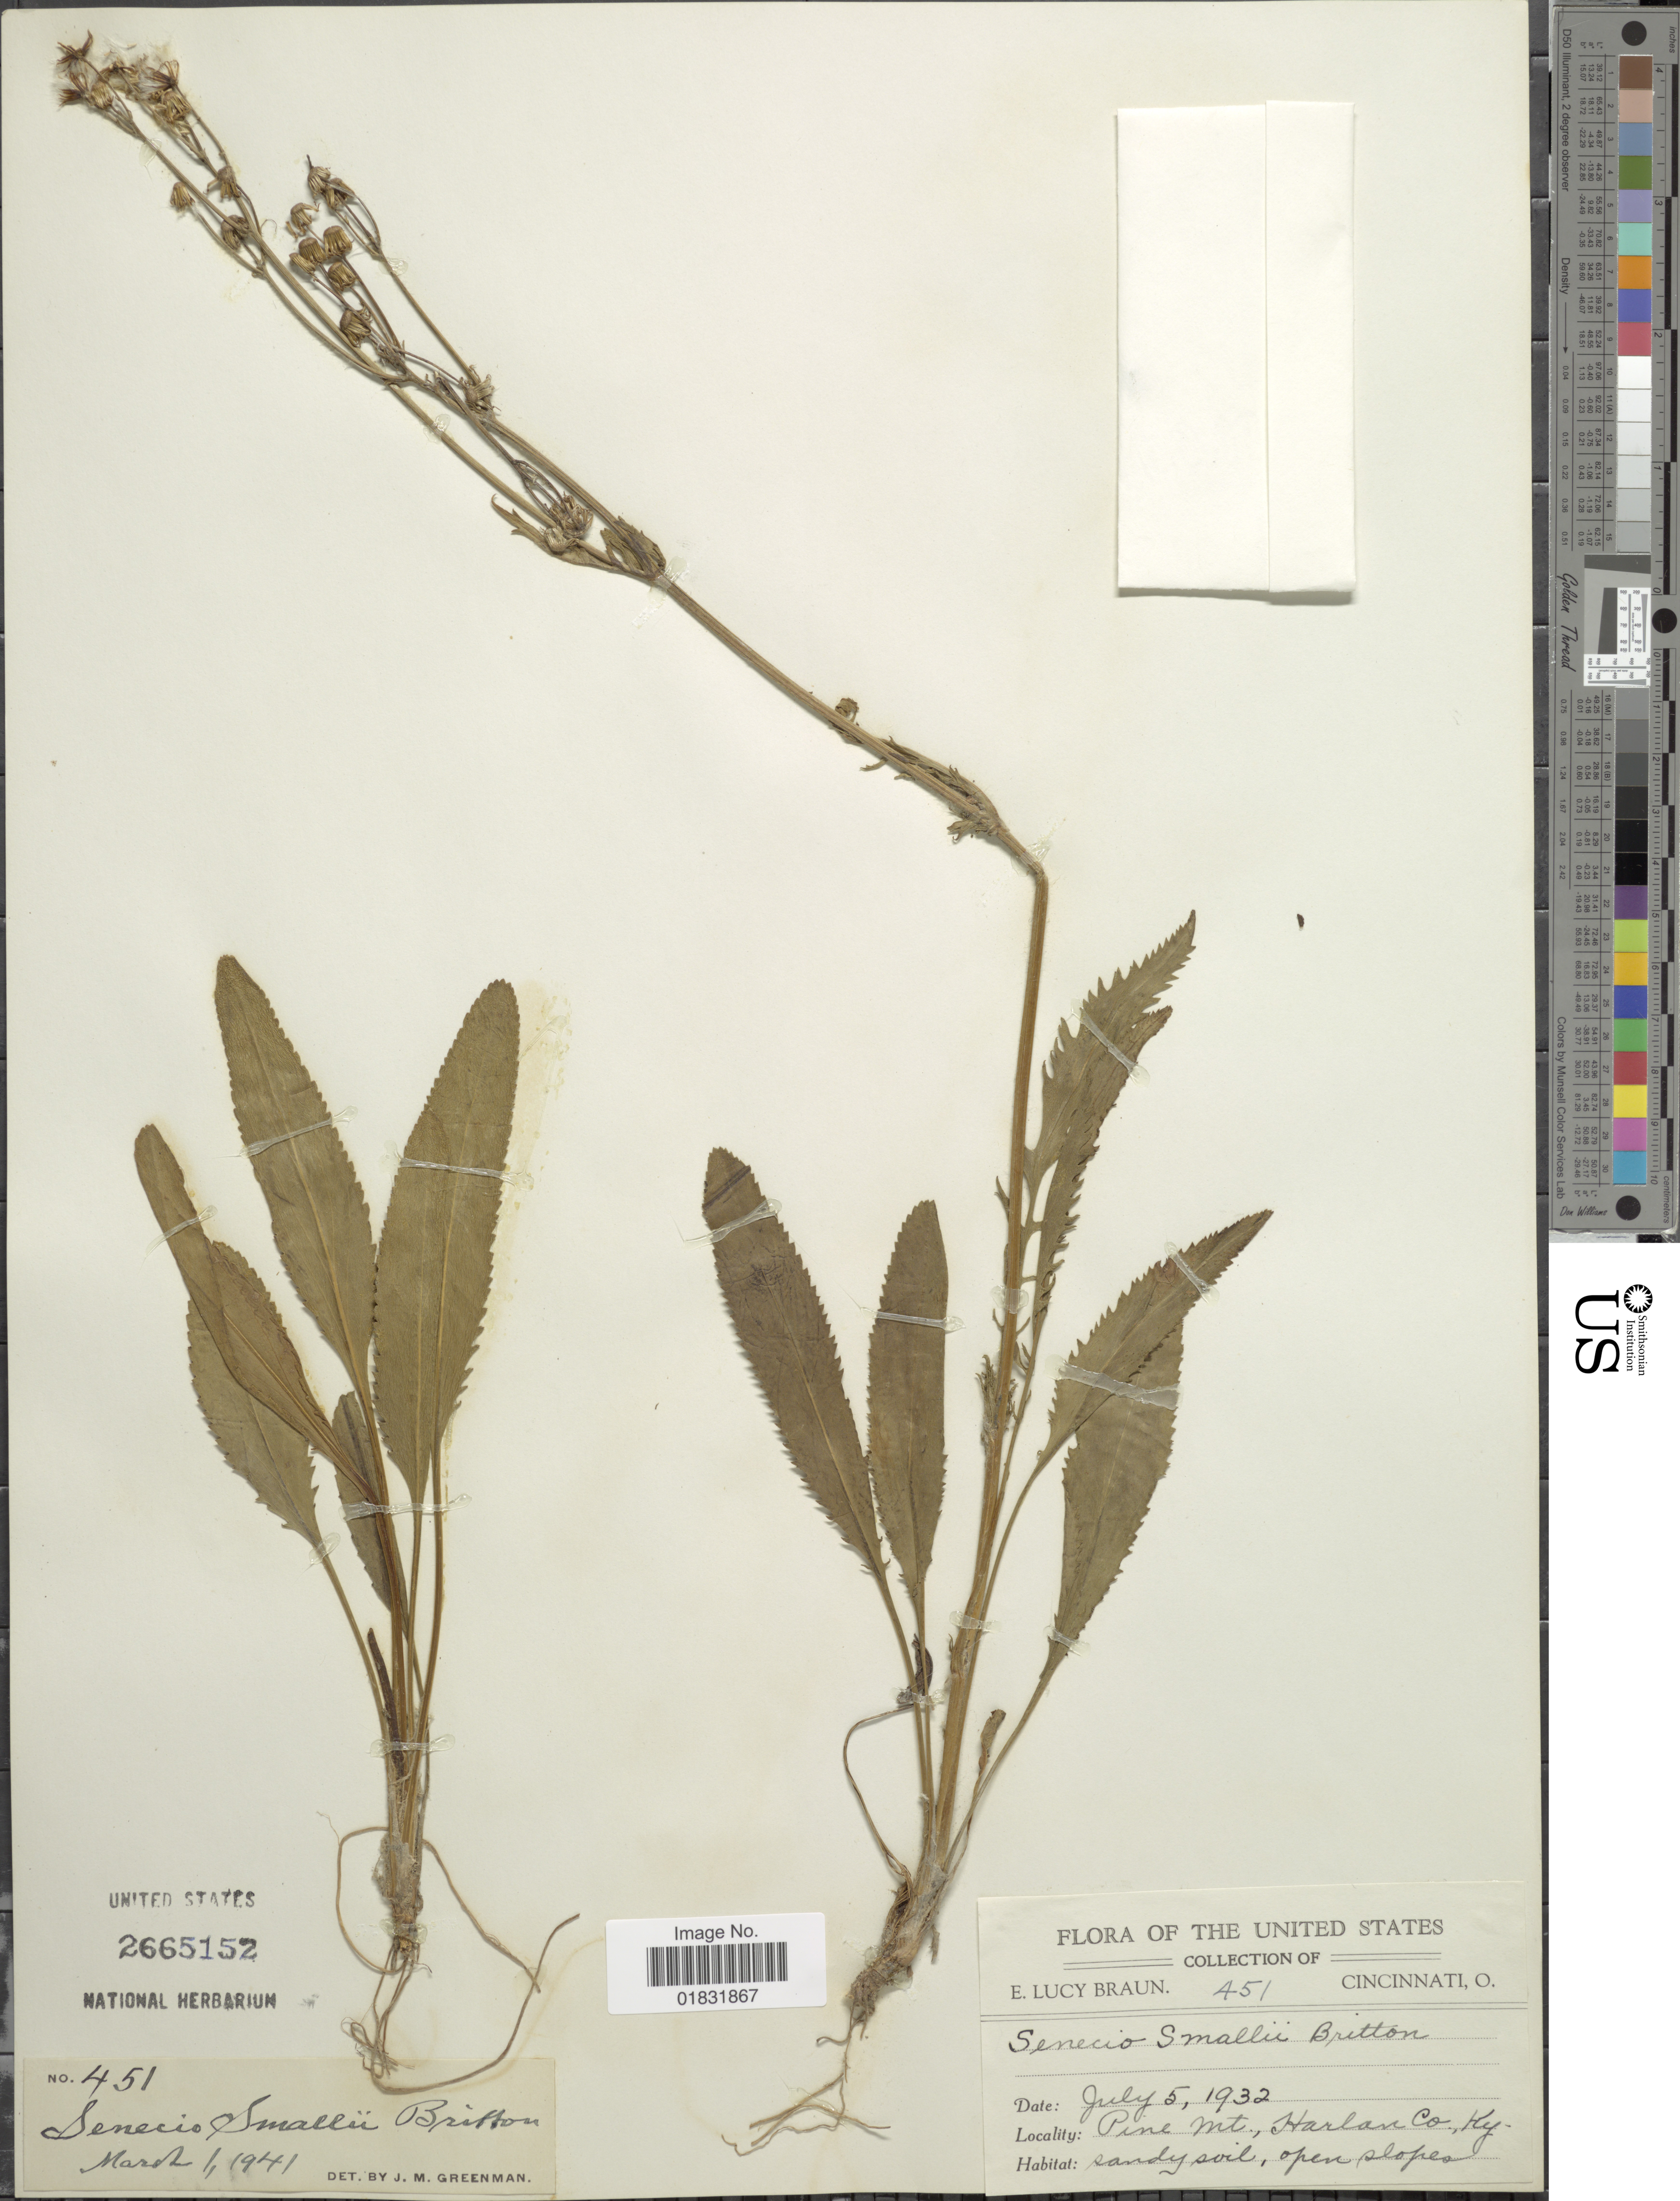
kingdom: Plantae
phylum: Tracheophyta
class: Magnoliopsida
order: Asterales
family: Asteraceae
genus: Packera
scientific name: Packera smallii Britton comb ined.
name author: Britton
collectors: E. L. Braun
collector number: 451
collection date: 1932-07-05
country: United States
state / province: Kentucky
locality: Pine Mt., Harlan Co., KY. sandy soil, open slopes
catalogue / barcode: US 2665152